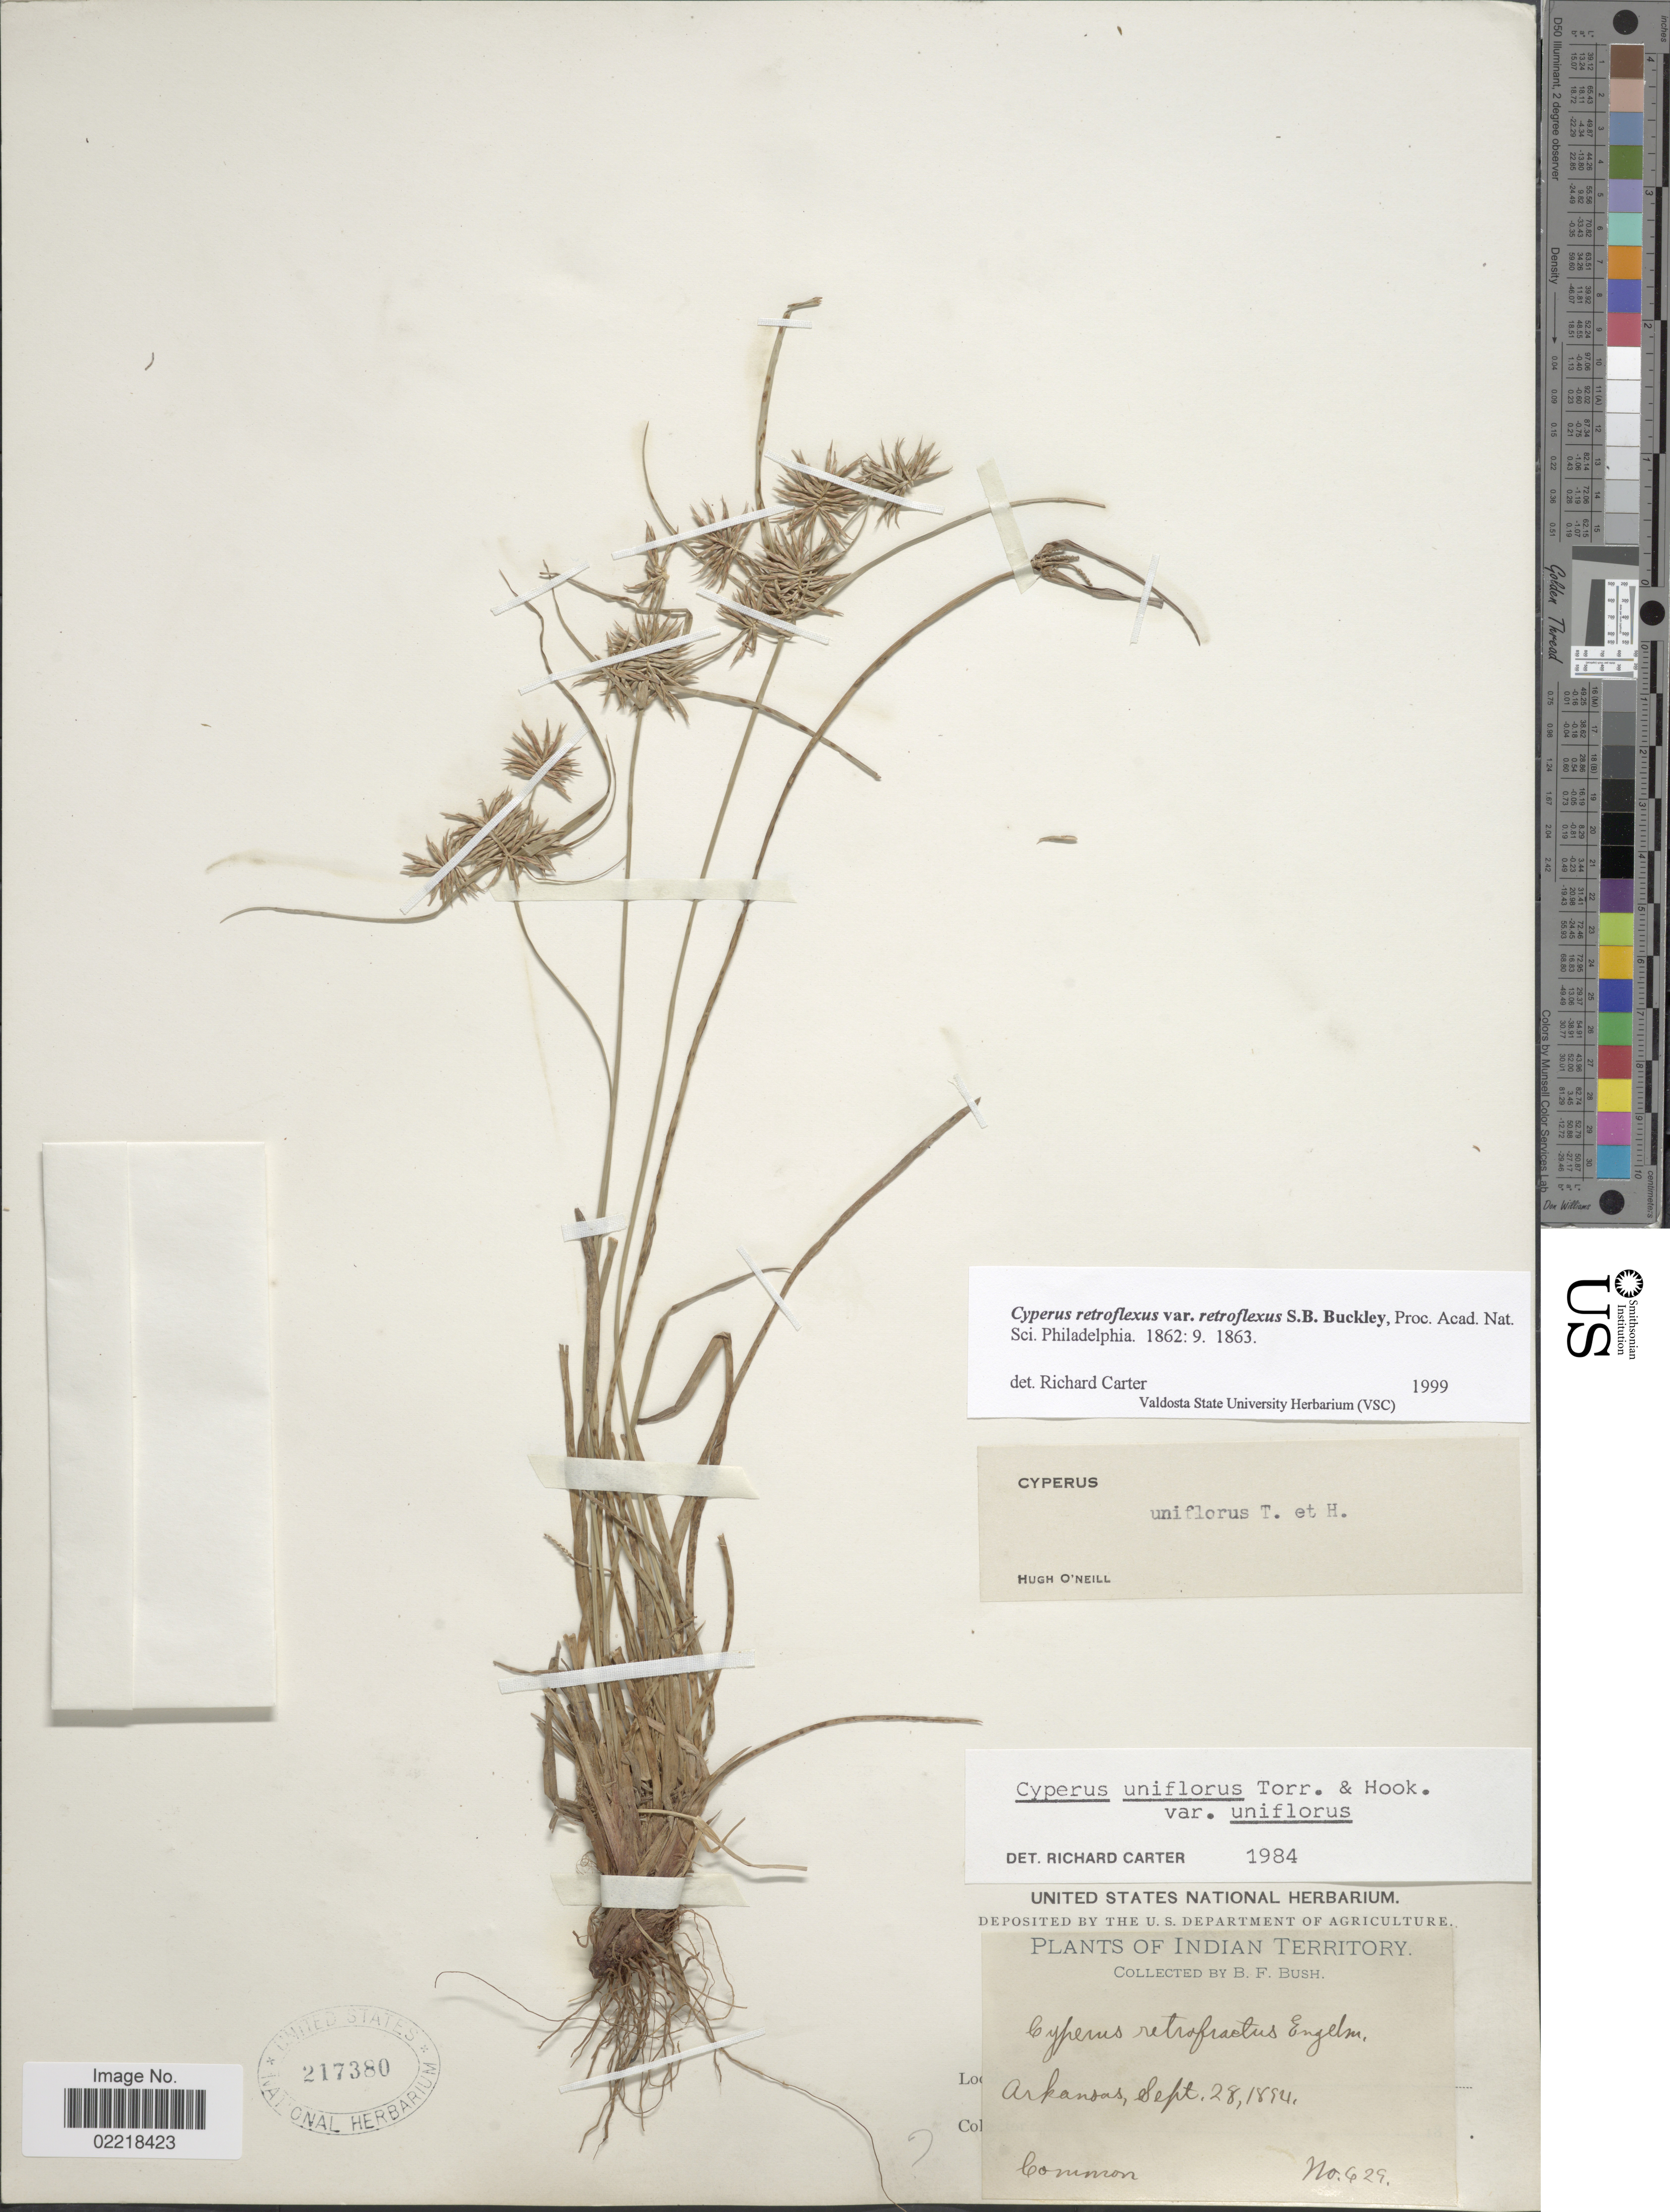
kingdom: Plantae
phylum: Tracheophyta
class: Liliopsida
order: Poales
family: Cyperaceae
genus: Cyperus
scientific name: Cyperus retroflexus var. retroflexus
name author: Buckley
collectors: B. F. Bush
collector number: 629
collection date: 1894-09-28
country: United States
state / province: Arkansas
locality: Indian Terriotory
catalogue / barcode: US 217380